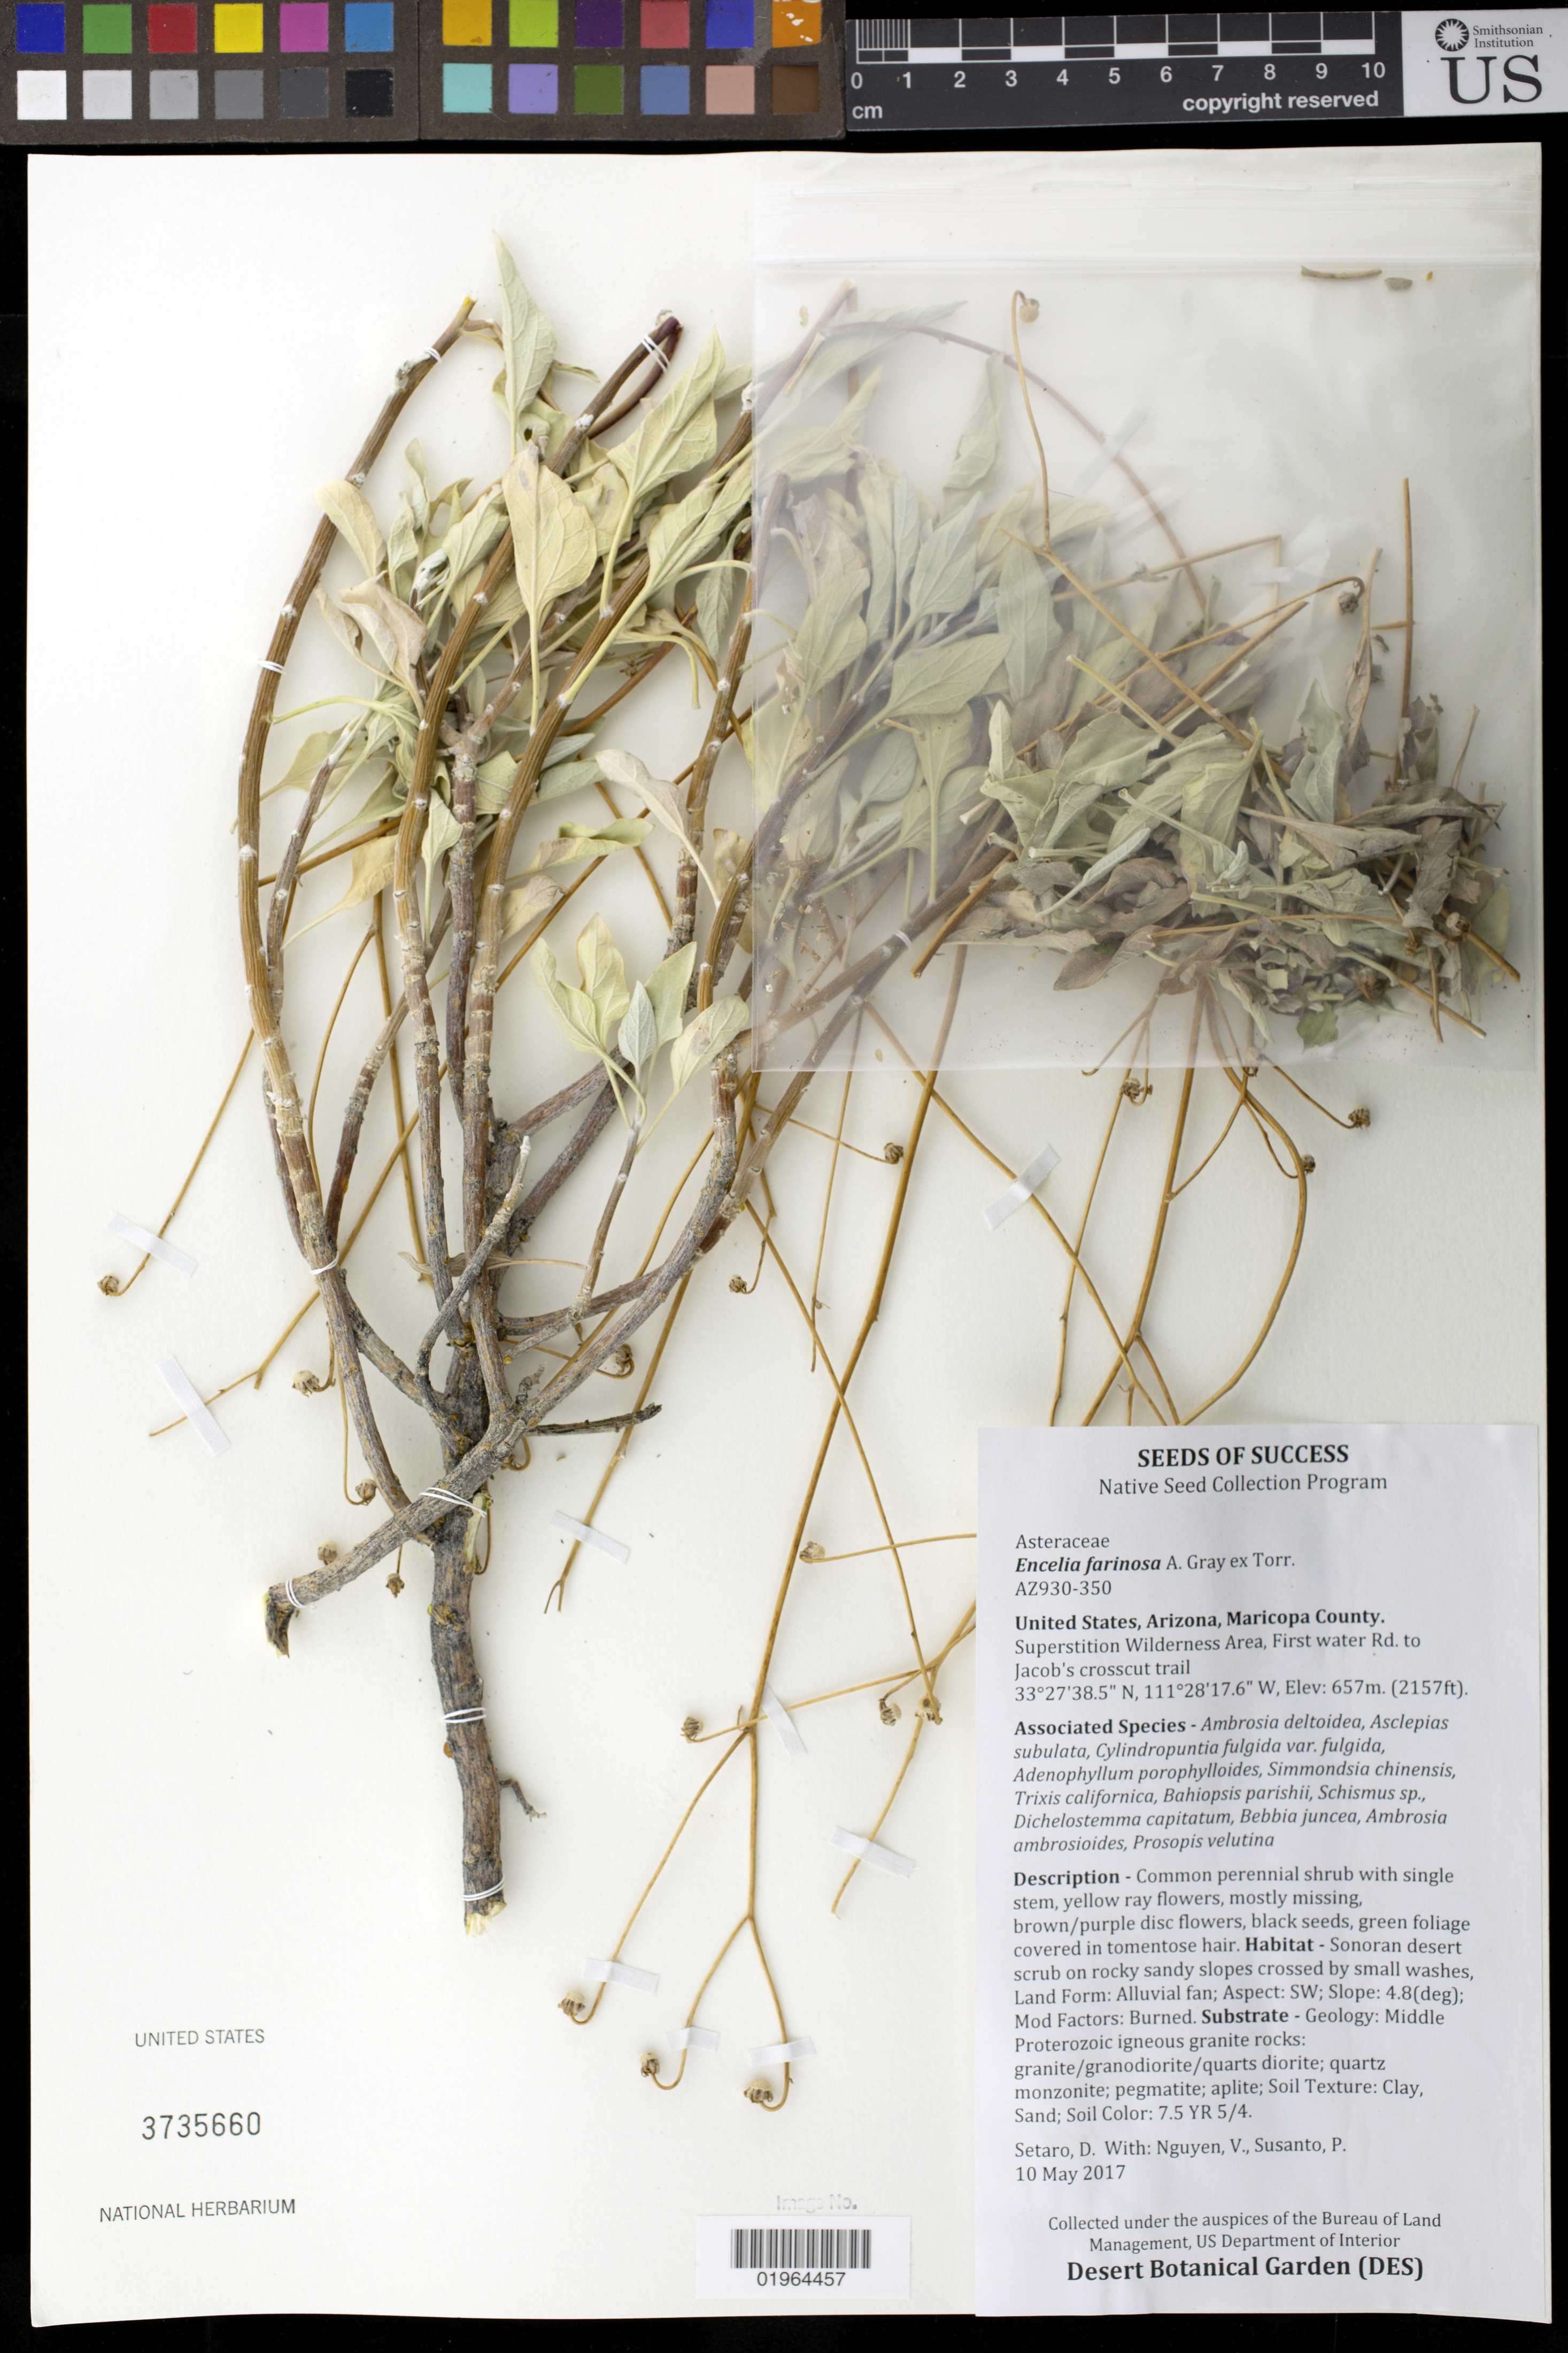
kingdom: Plantae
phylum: Tracheophyta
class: Magnoliopsida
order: Asterales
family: Asteraceae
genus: Encelia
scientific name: Encelia farinosa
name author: A. Gray ex Torr. in Emory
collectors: D. Setaro, V. D. Nguyen & P. Susanto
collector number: AZ930-350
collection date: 2017-05-10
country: United States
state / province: Arizona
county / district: Maricopa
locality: Superstition Wilderness Area, First water Rd. to Jacob's crosscut trail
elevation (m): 657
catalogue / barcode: US 3735660